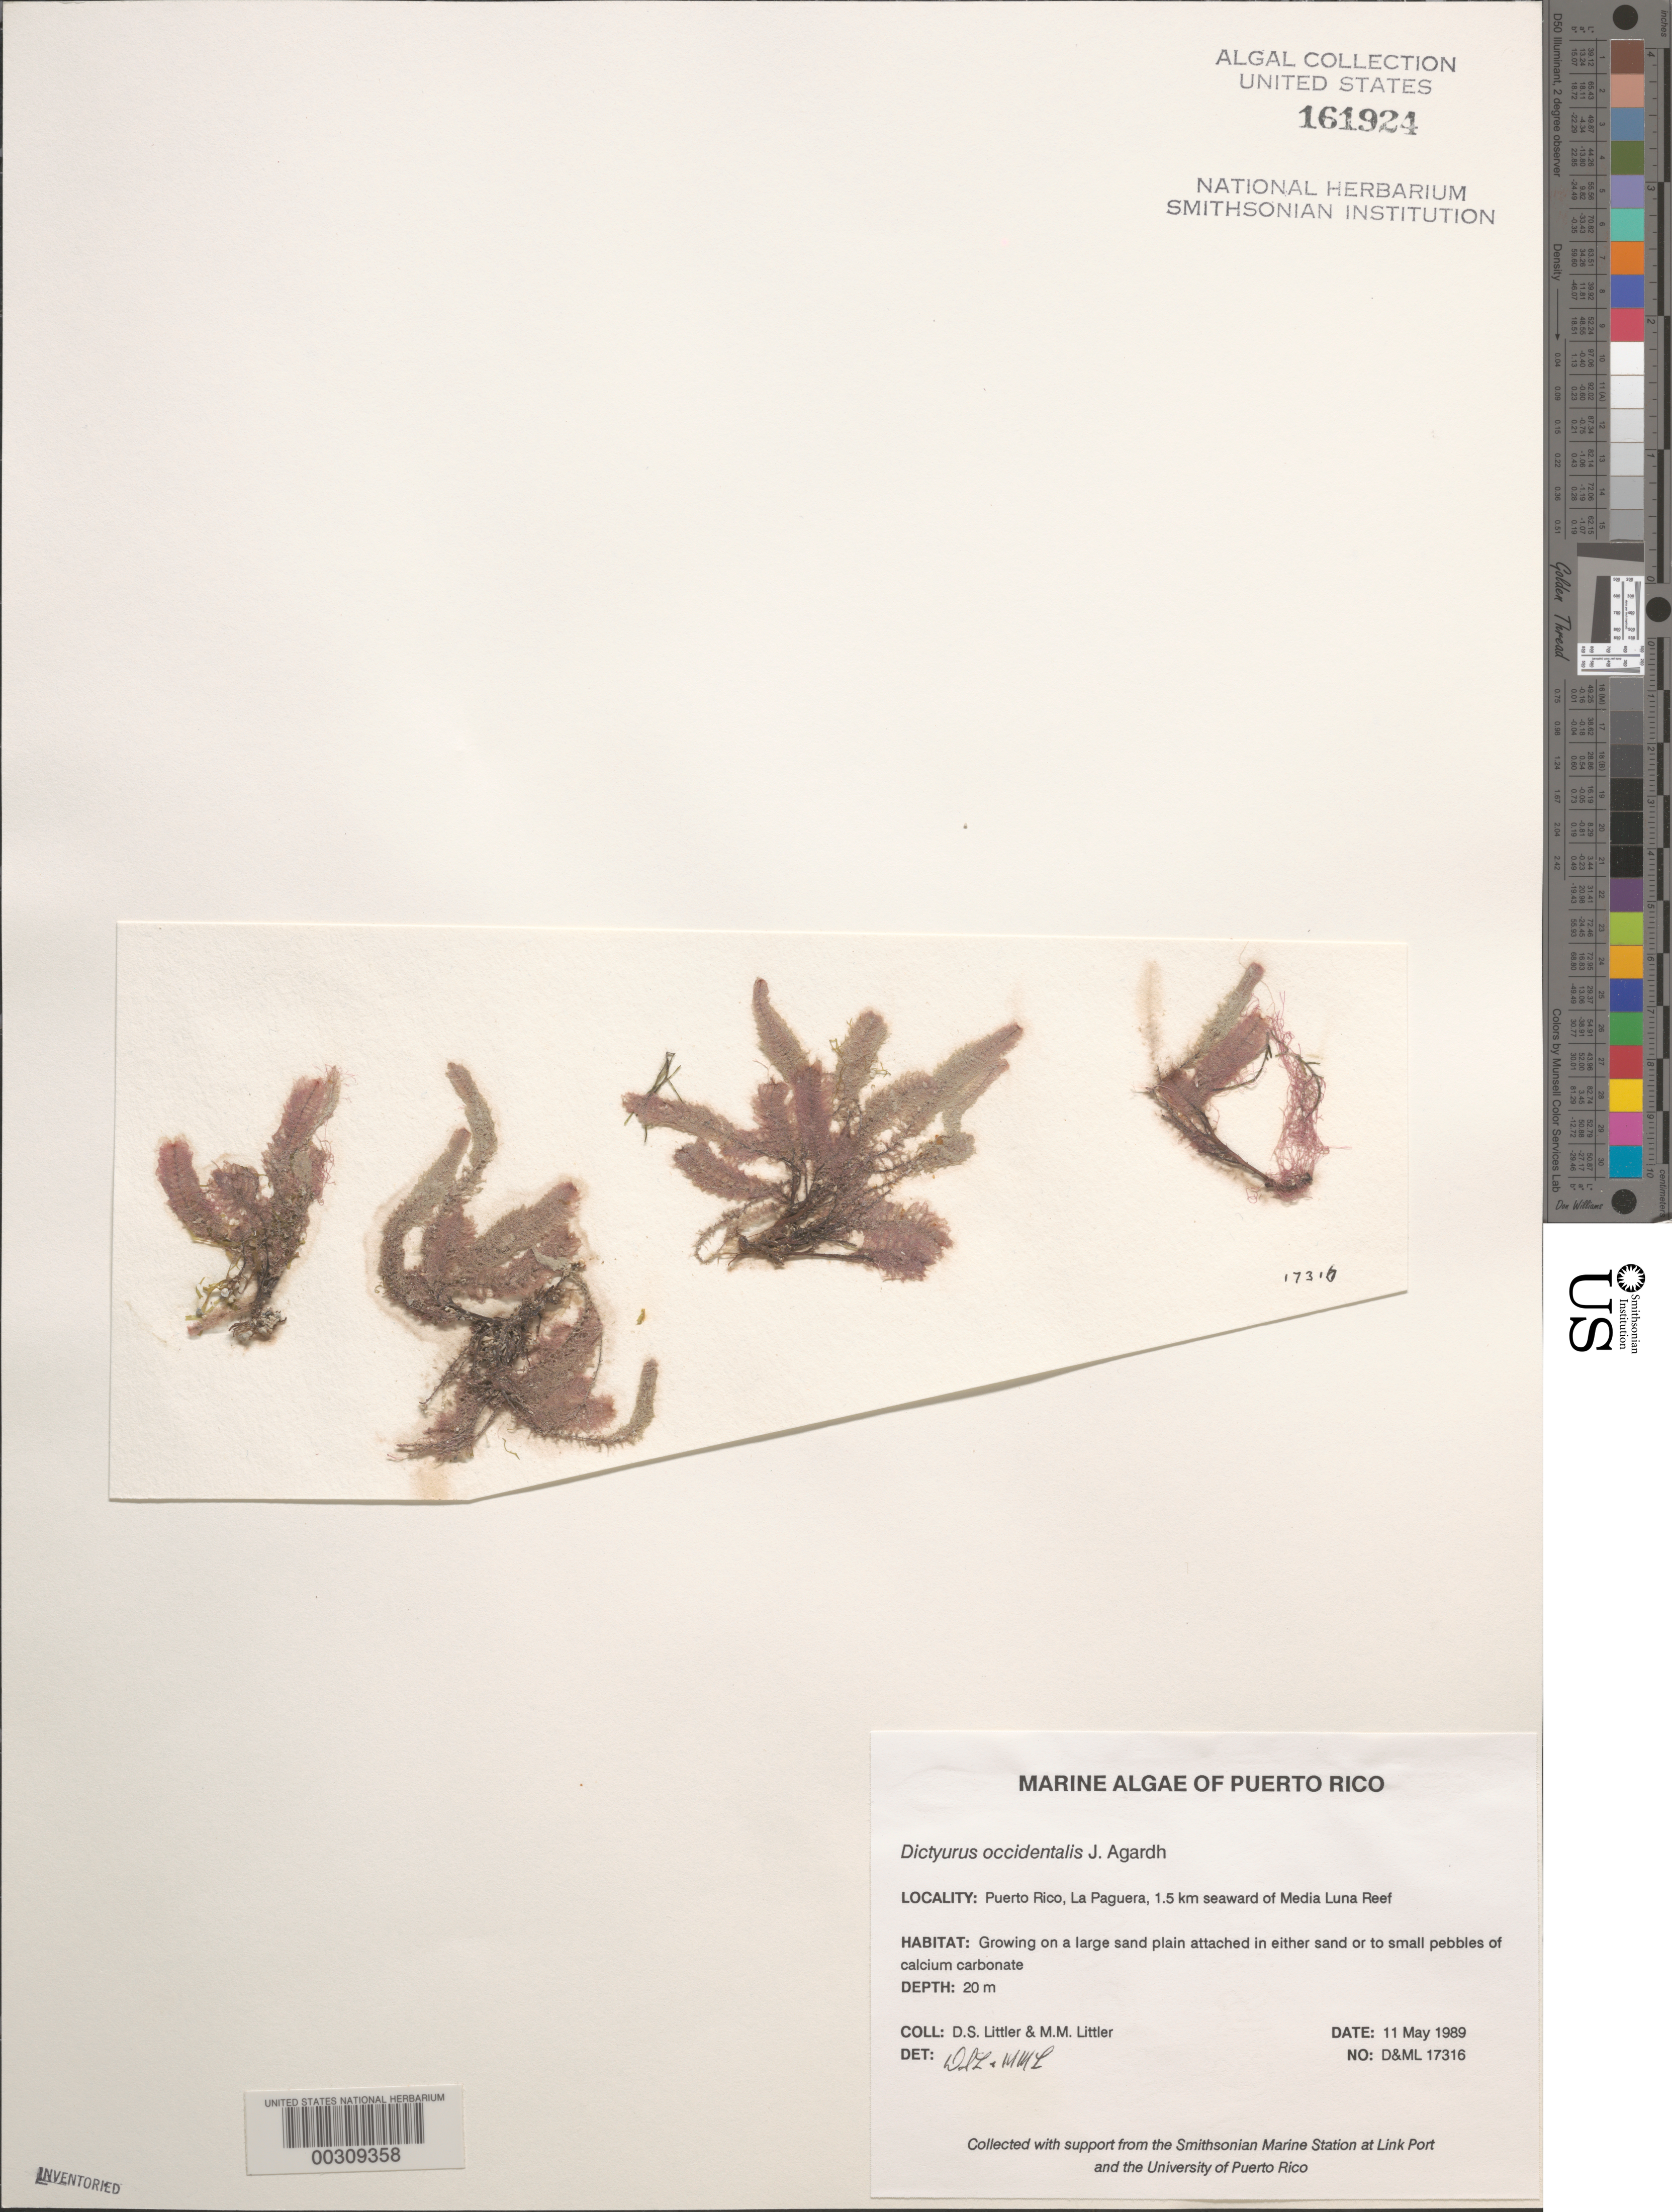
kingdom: Plantae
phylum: Rhodophyta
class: Florideophyceae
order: Ceramiales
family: Dasyaceae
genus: Dictyurus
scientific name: Dictyurus occidentalis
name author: J. Agardh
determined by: Littler, D. S.; Littler, M. M.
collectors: D. S. Littler & M. M. Littler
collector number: D&ML 17316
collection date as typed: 11 May 1989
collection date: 1989-05-11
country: Puerto Rico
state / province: Lajas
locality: La Parguera, 1.5 km seaward of Media Luna Reef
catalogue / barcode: US 161924